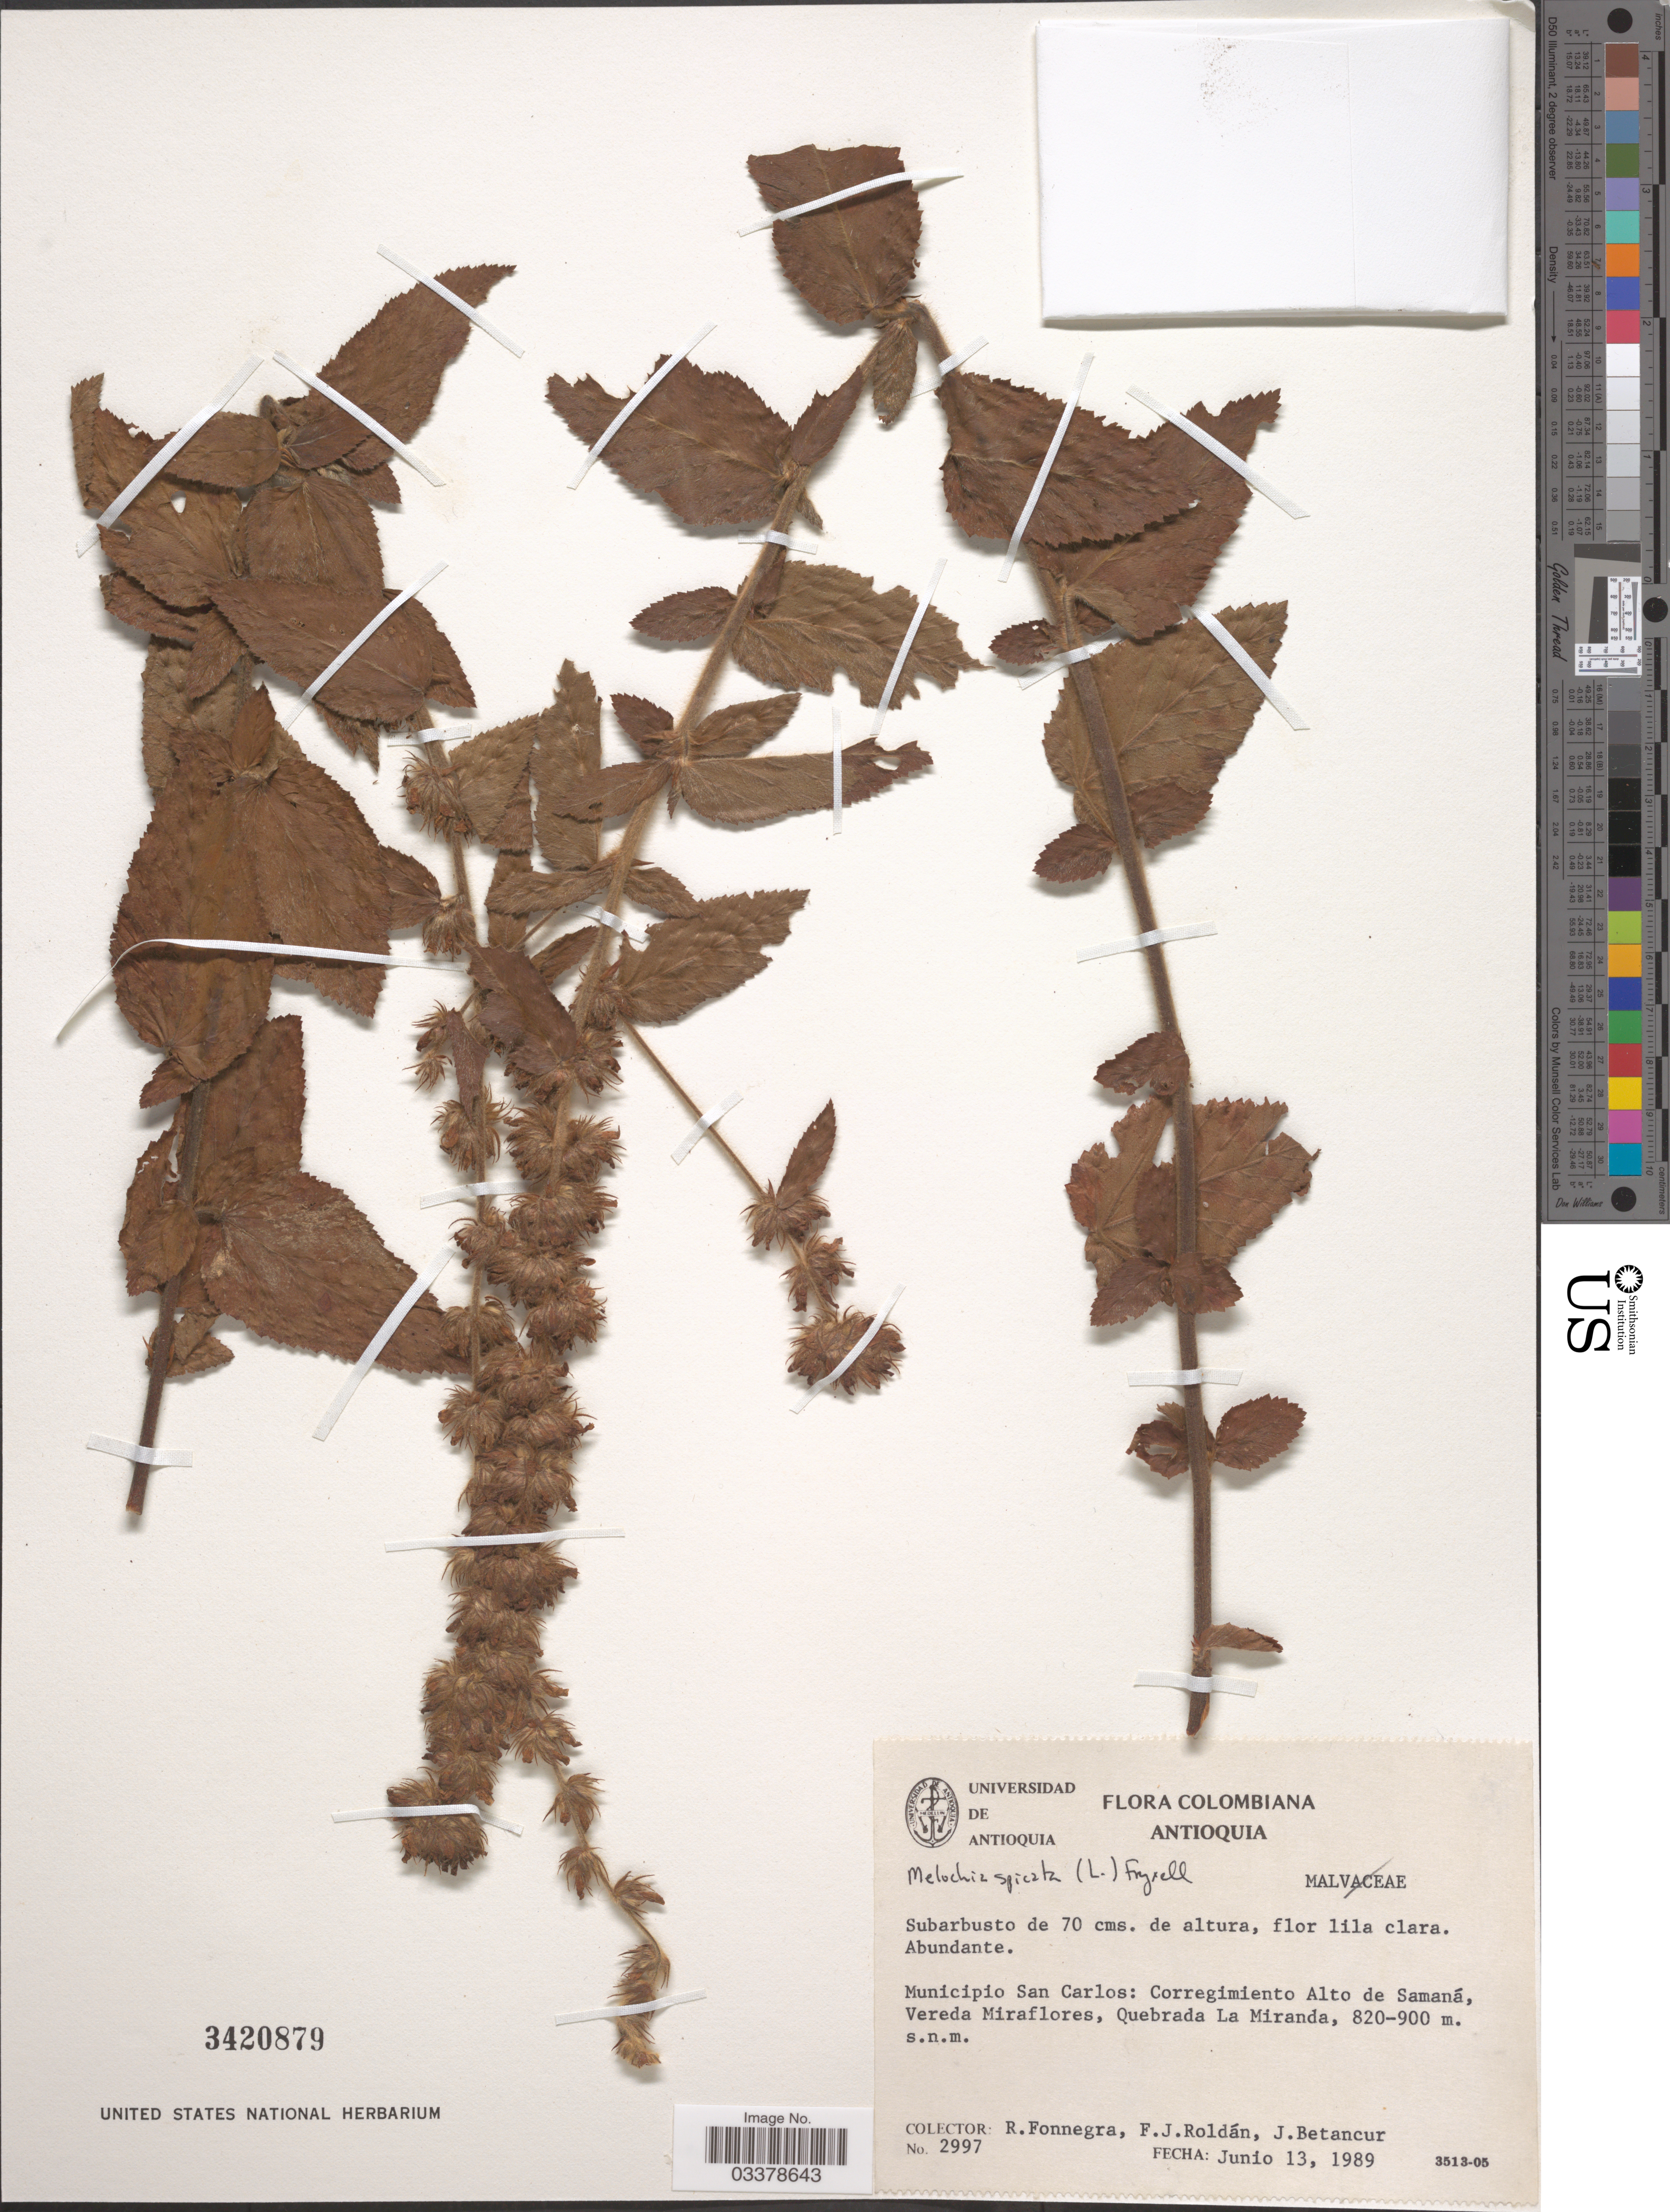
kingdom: Plantae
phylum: Tracheophyta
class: Magnoliopsida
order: Malvales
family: Malvaceae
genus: Melochia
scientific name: Melochia spicata var. spicata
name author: (L.) Fryxell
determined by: Dorr, L. J., (BOT), Smithsonian Institution - National Museum of Natural History (UNITED STATES)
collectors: R. Fonnegra, F. J. Roldán & J. Betancur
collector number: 2997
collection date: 1989-06-13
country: Colombia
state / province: Antioquia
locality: Municipio San Carlos: Corregimiento Alto de Samaná, Vereda Miraflores, quebrada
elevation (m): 820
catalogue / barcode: US 3420879